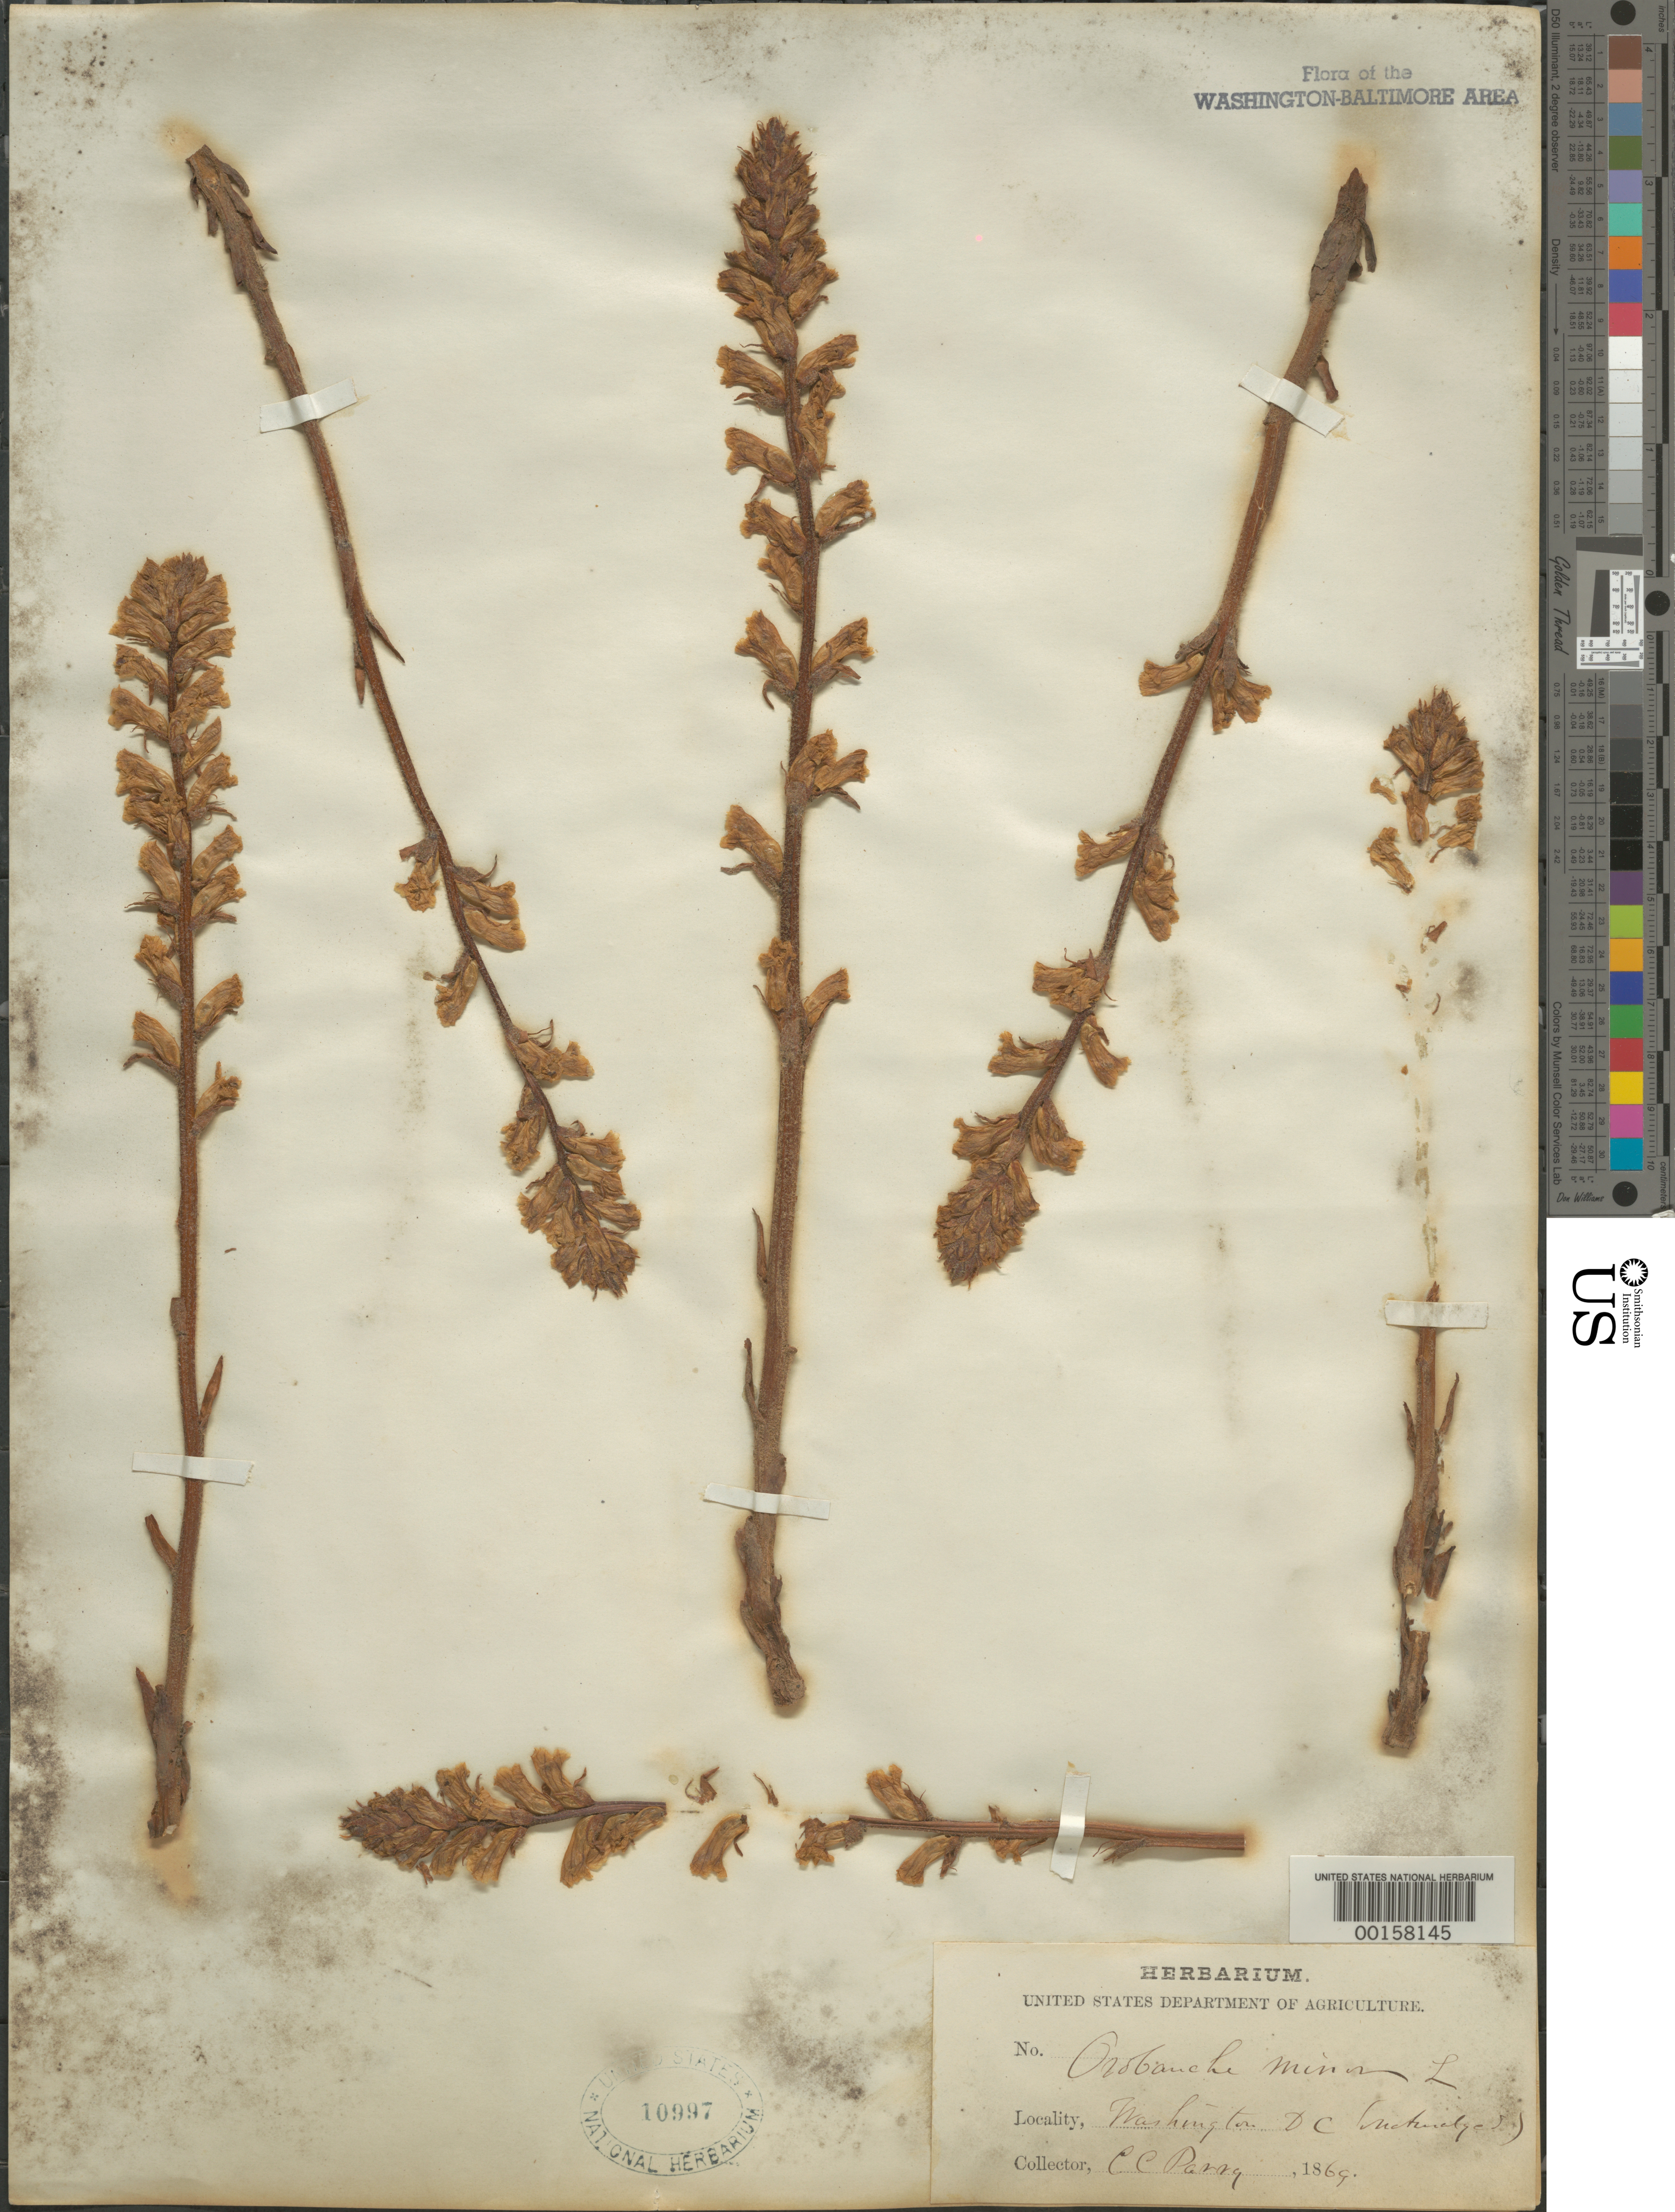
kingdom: Plantae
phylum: Tracheophyta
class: Magnoliopsida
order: Lamiales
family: Orobanchaceae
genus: Orobanche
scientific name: Orobanche minor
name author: Sm.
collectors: C. C. Parry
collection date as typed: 1869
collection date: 1869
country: United States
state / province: District of Columbia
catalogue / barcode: US 10997